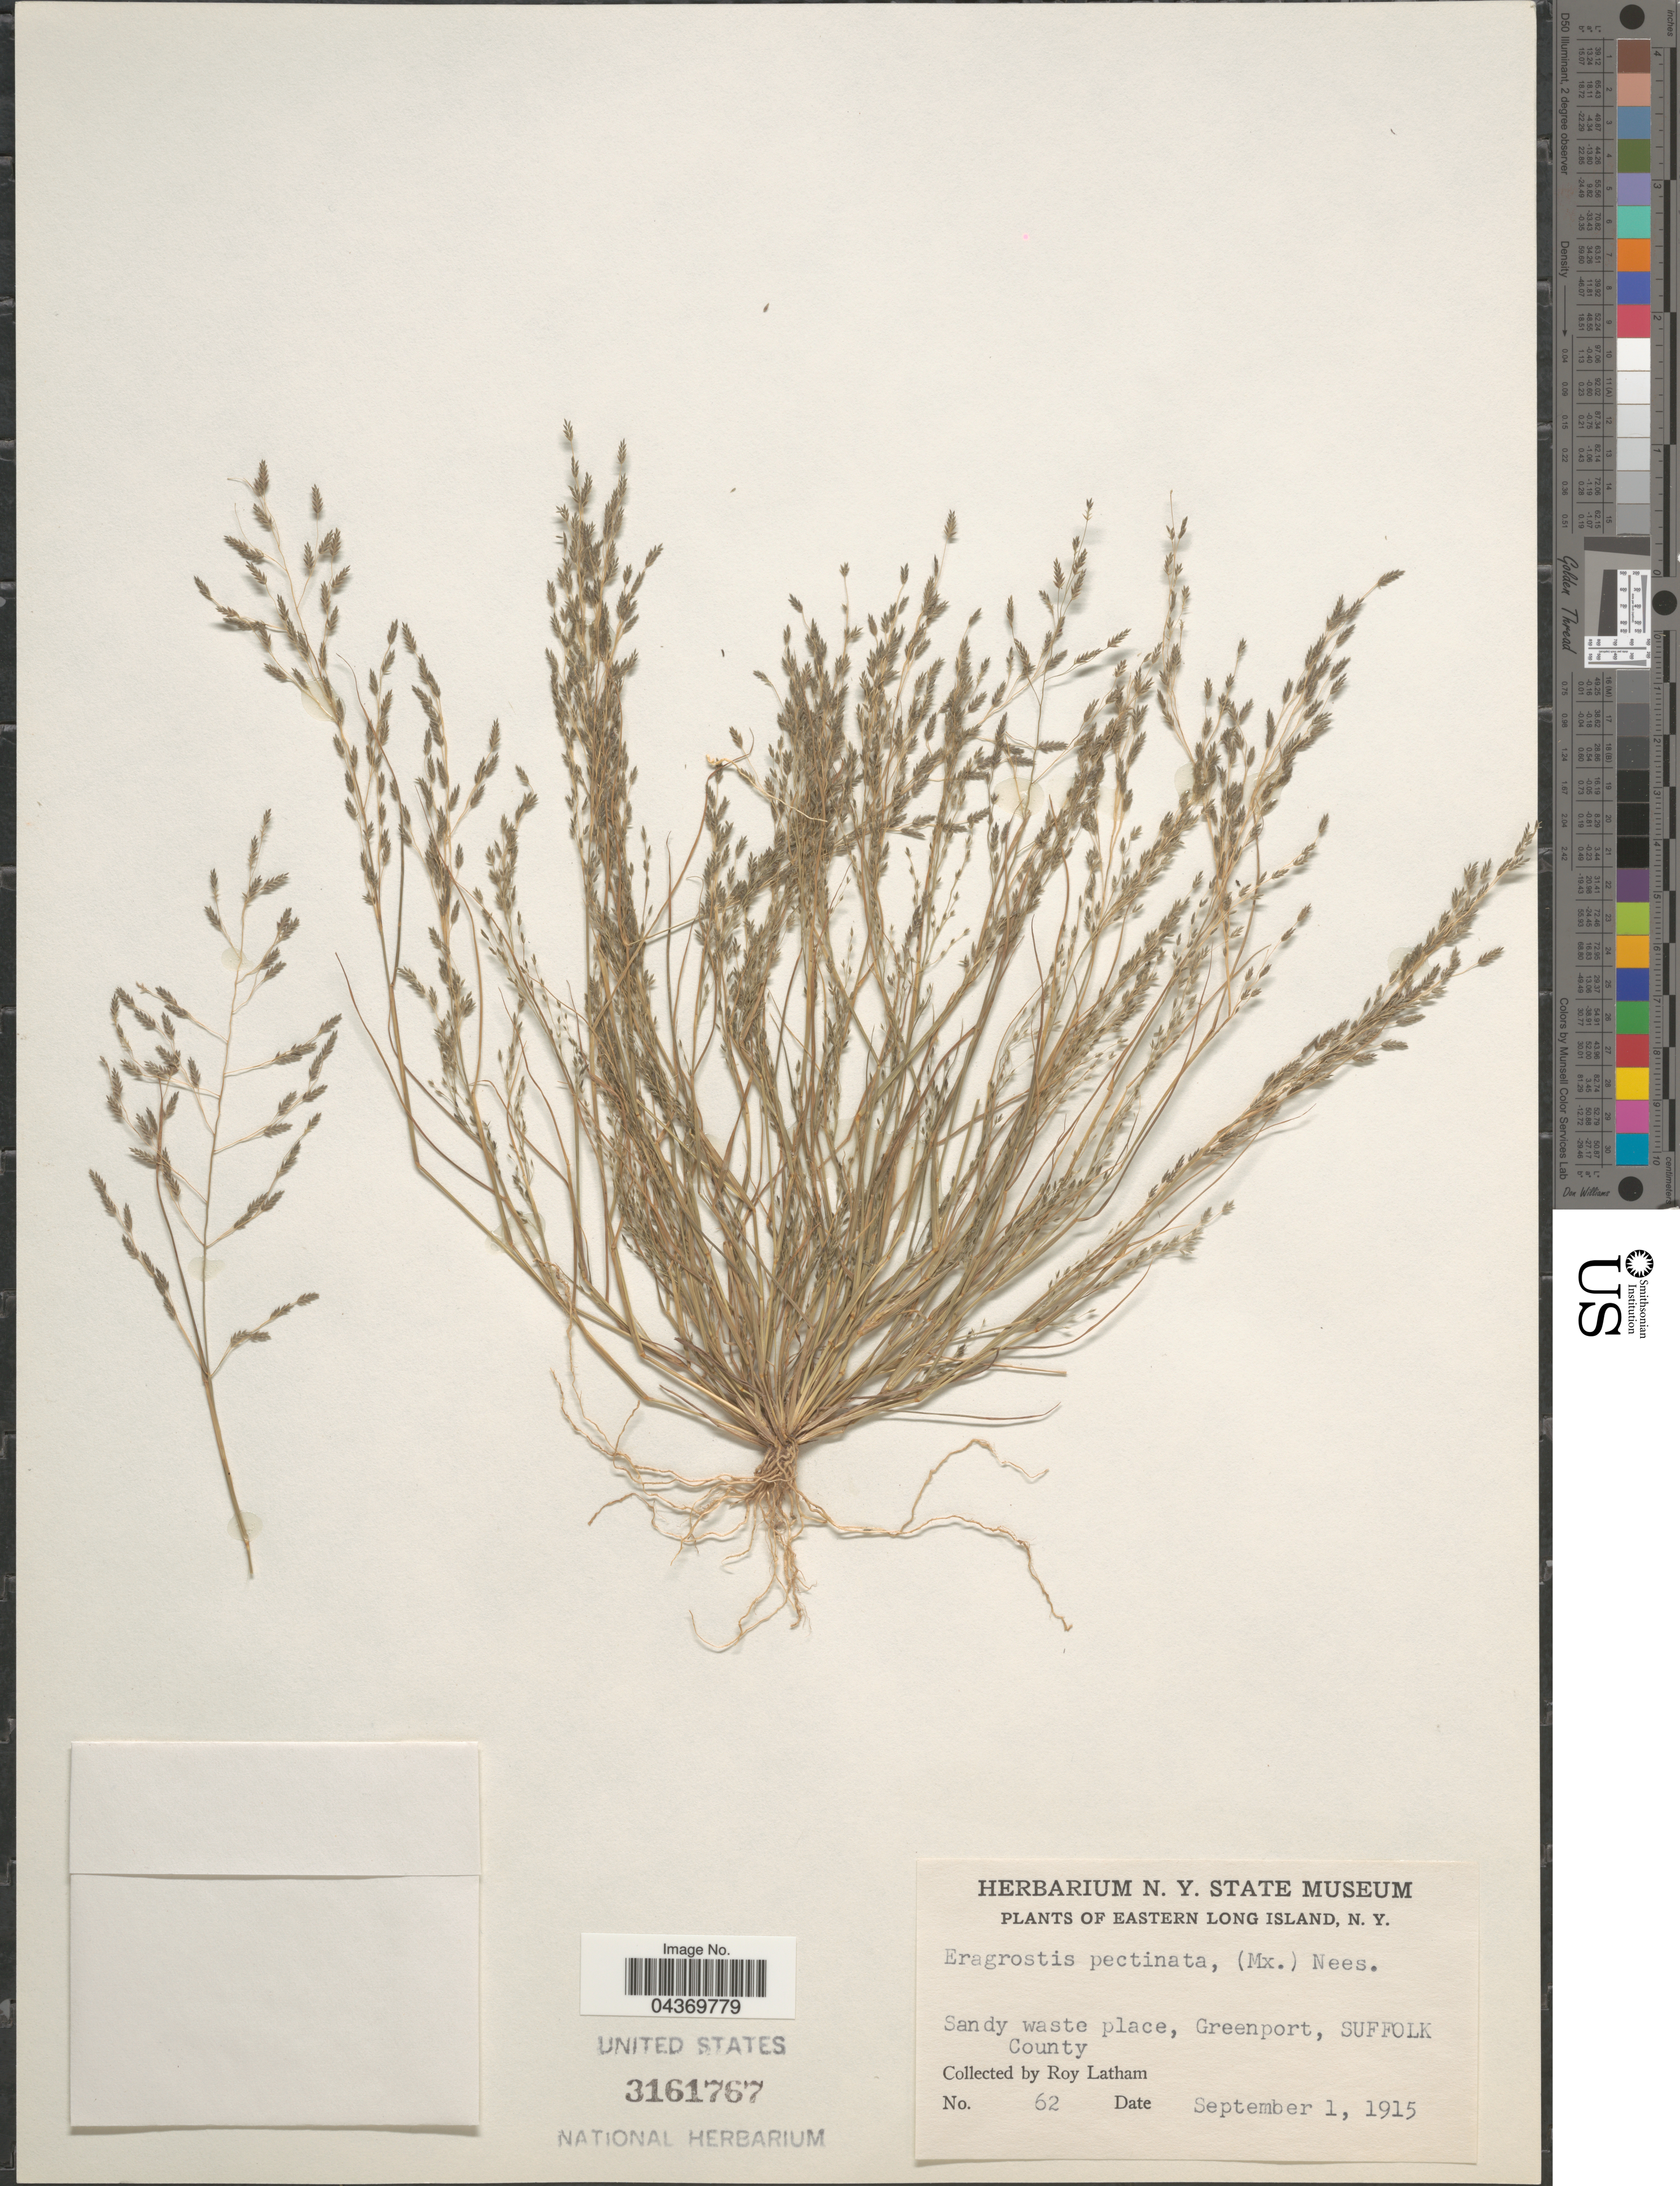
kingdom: Plantae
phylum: Tracheophyta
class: Liliopsida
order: Poales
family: Poaceae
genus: Eragrostis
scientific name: Eragrostis pectinacea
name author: (Michx.) Nees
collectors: R. Latham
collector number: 62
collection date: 1915-09-01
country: United States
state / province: New York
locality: Eastern Long Island. Sandy waste place, Greenport, Suffolk County.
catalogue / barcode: US 3161767